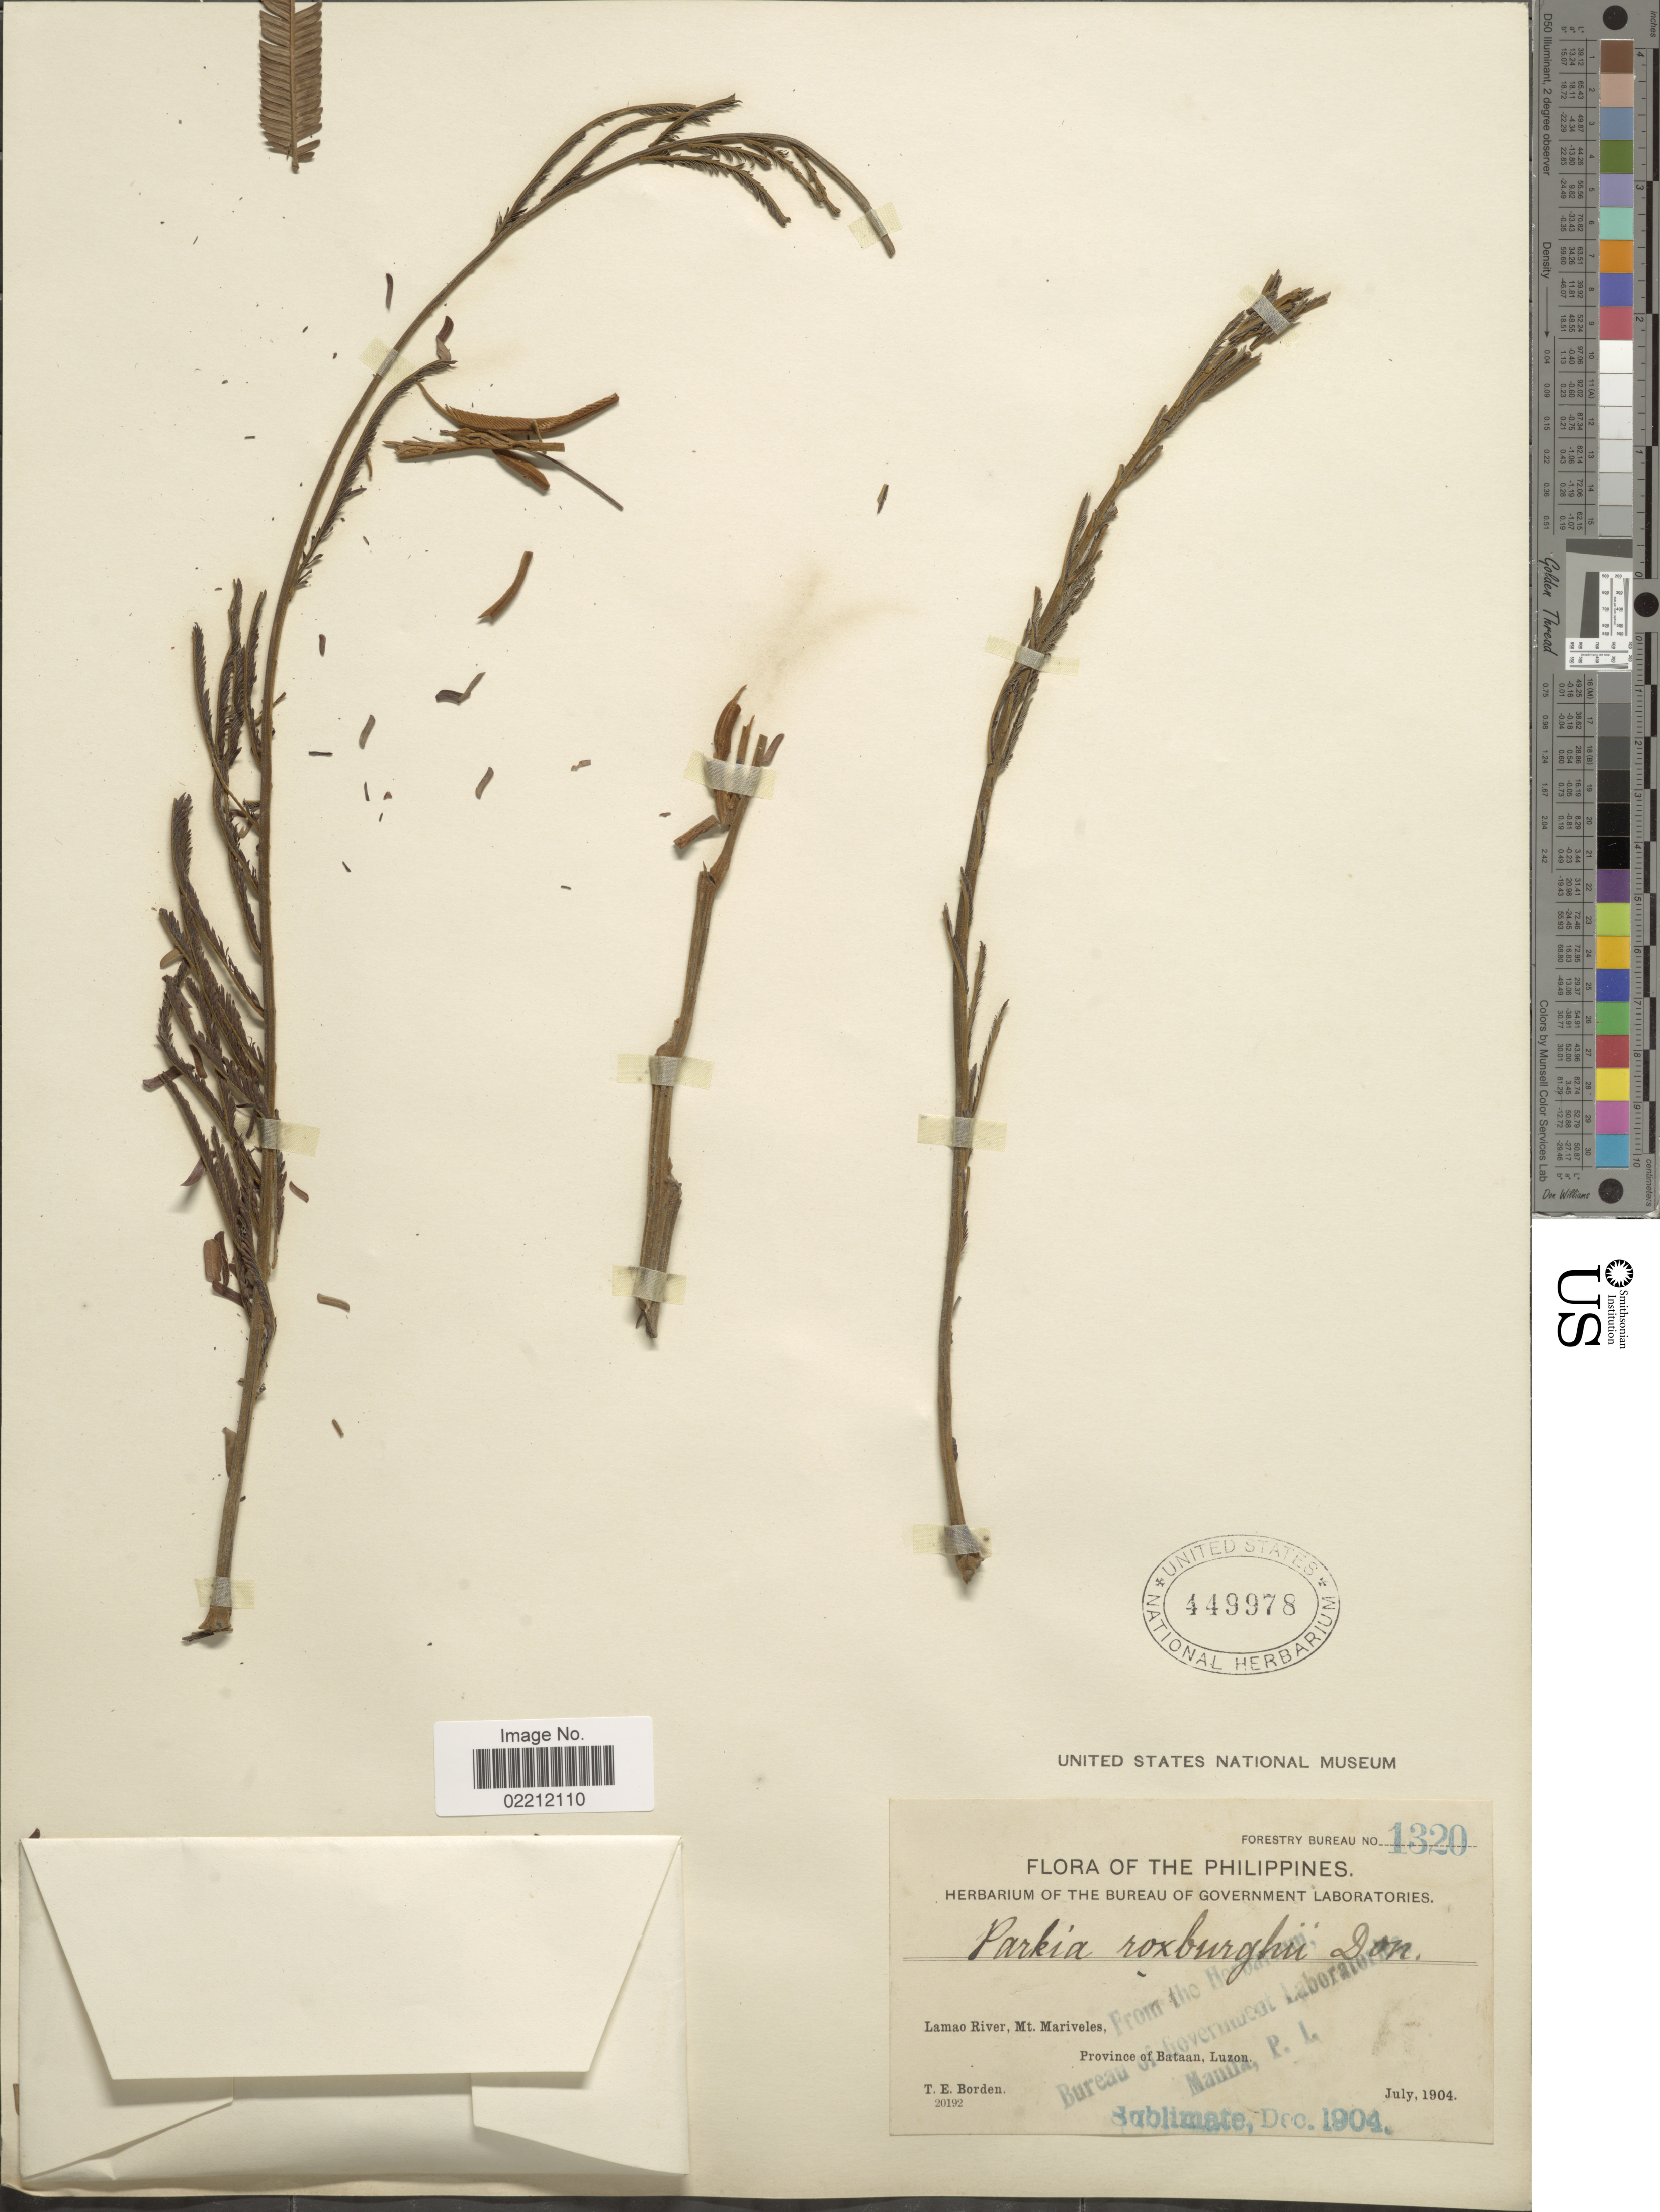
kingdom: Plantae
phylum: Tracheophyta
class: Magnoliopsida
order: Fabales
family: Fabaceae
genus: Parkia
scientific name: Parkia javanica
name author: (Lam.) Merr.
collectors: T. E. Borden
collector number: Forestry Bureau 1320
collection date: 1904-07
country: Philippines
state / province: Cagayan Valley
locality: Lamao River, Mt. Mariveles, Province of Bataan, Luzon.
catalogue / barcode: US 449978